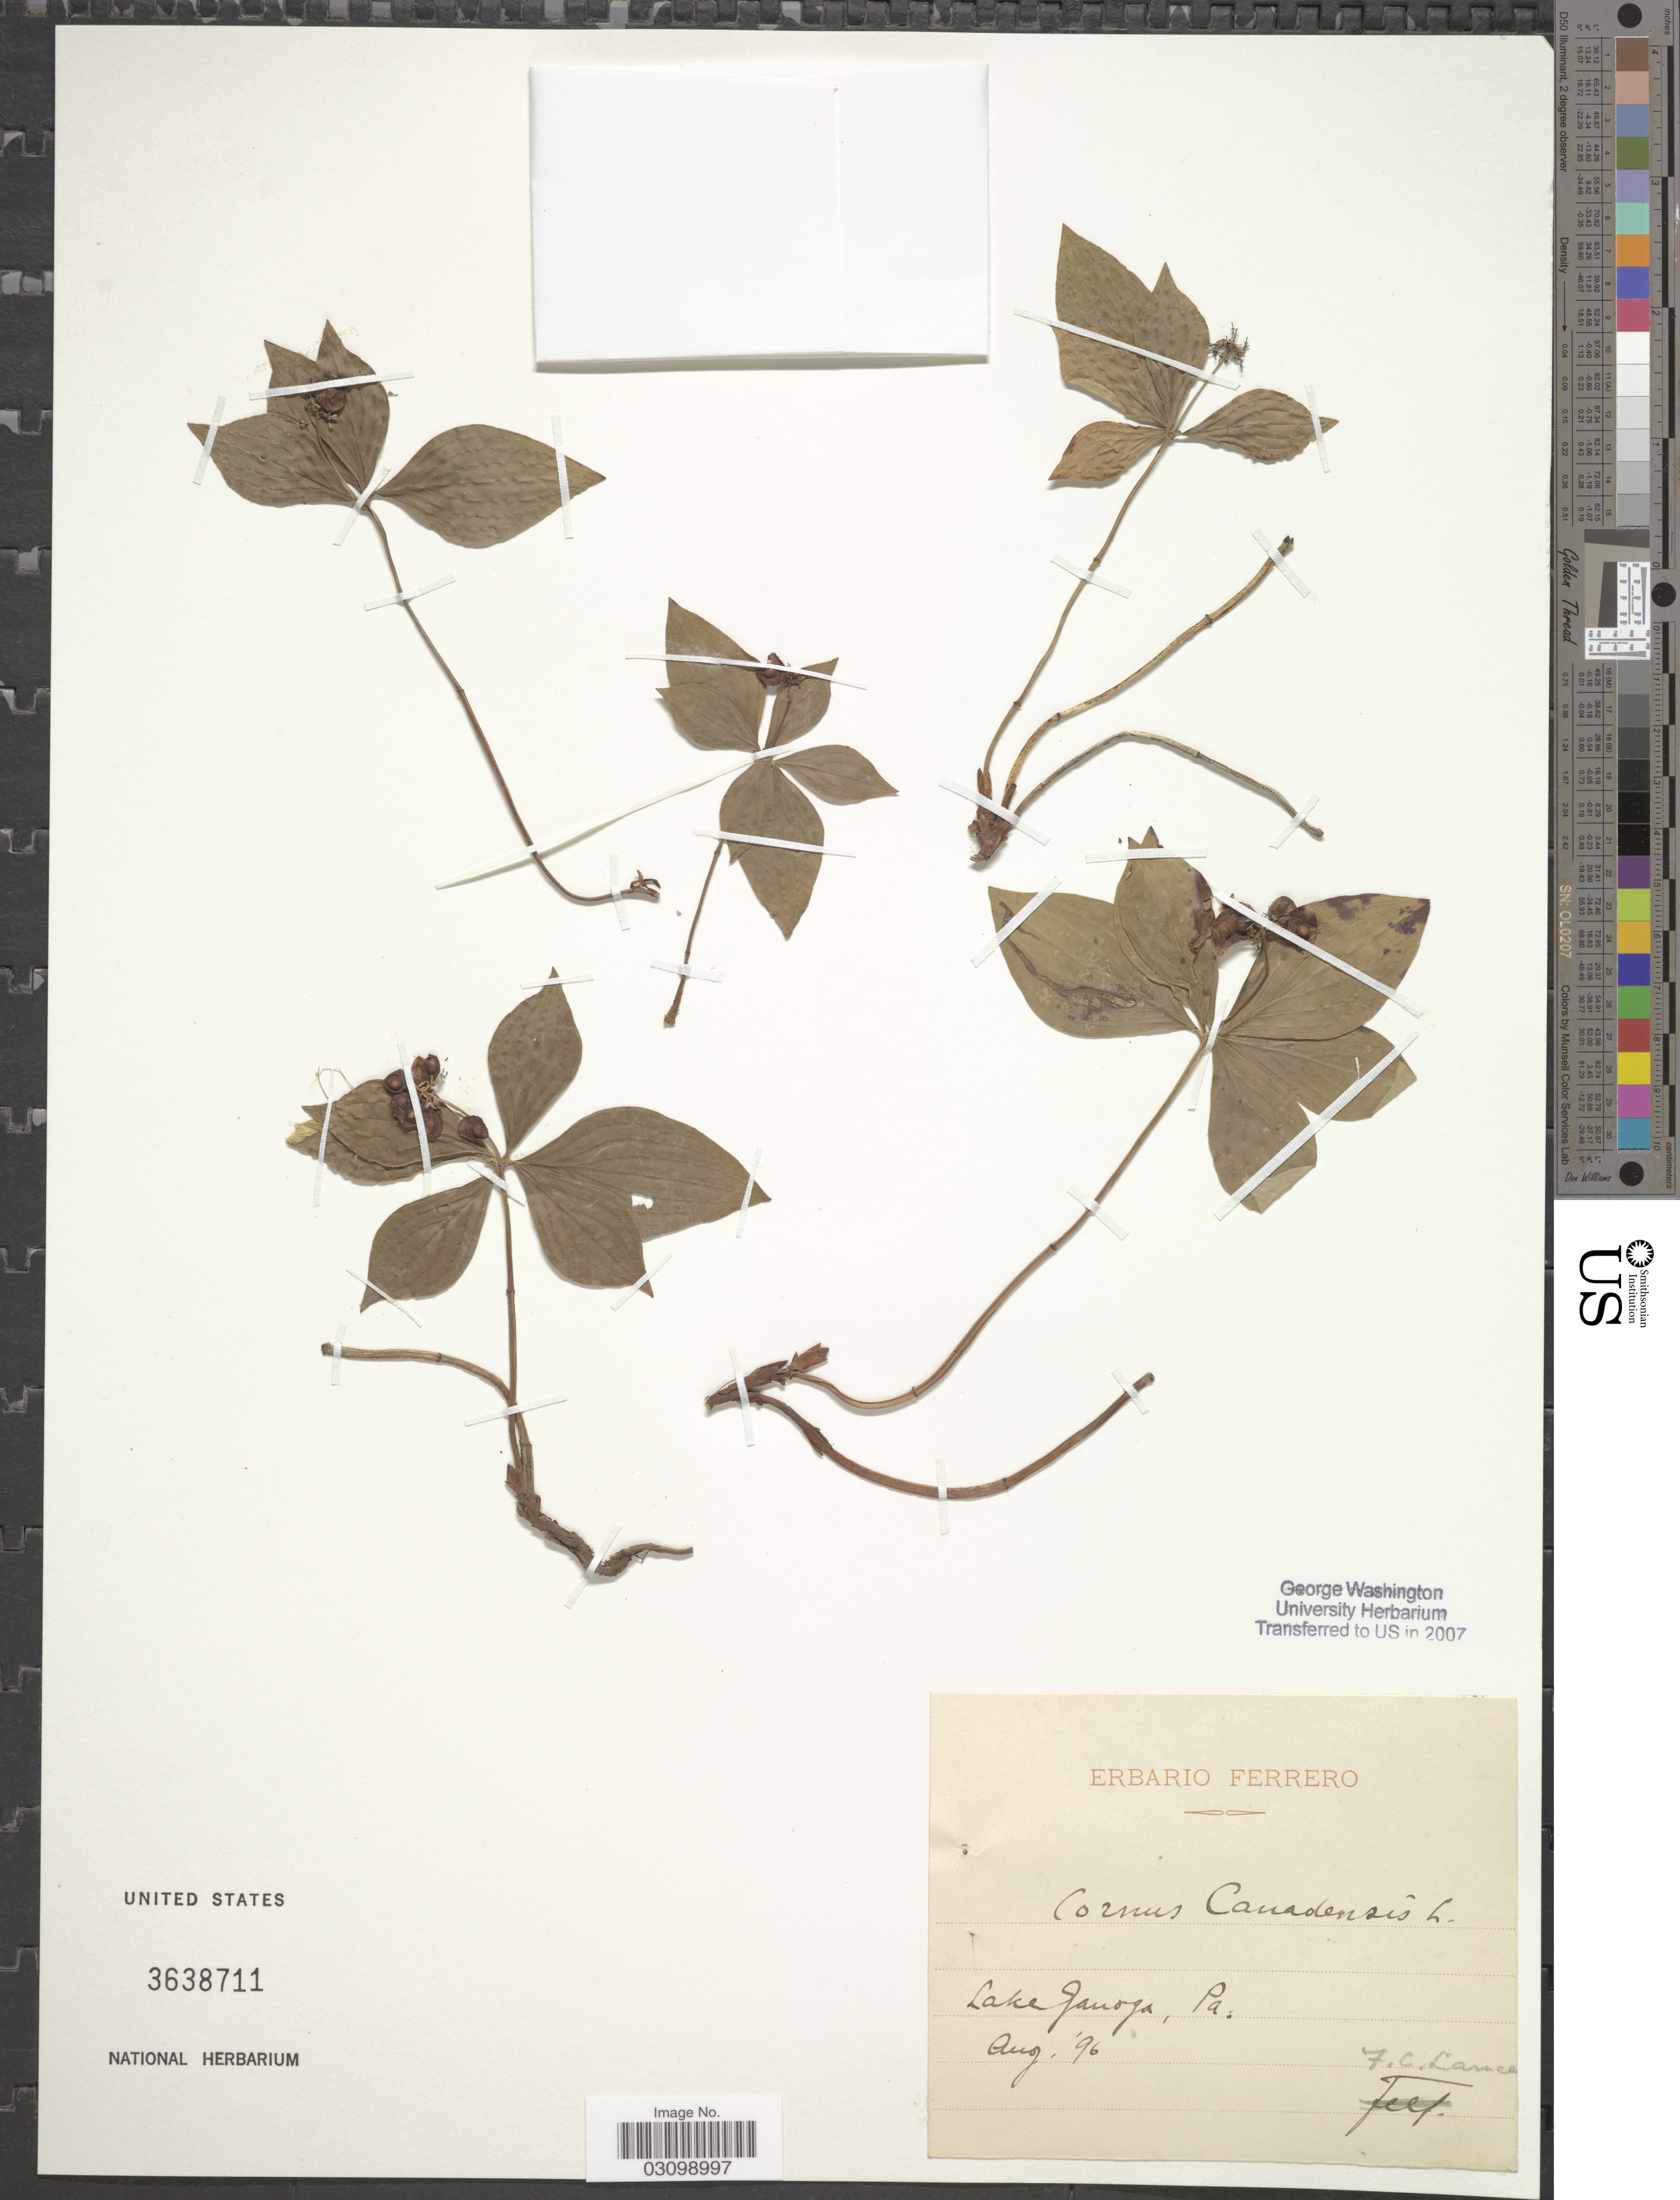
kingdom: Plantae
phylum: Tracheophyta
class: Magnoliopsida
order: Cornales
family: Cornaceae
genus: Cornus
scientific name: Cornus sp.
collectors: F. Lance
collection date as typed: Transcribed d/m/y: /8/96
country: United States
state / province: Pennsylvania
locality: Lake Ganoga.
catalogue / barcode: US 3638711